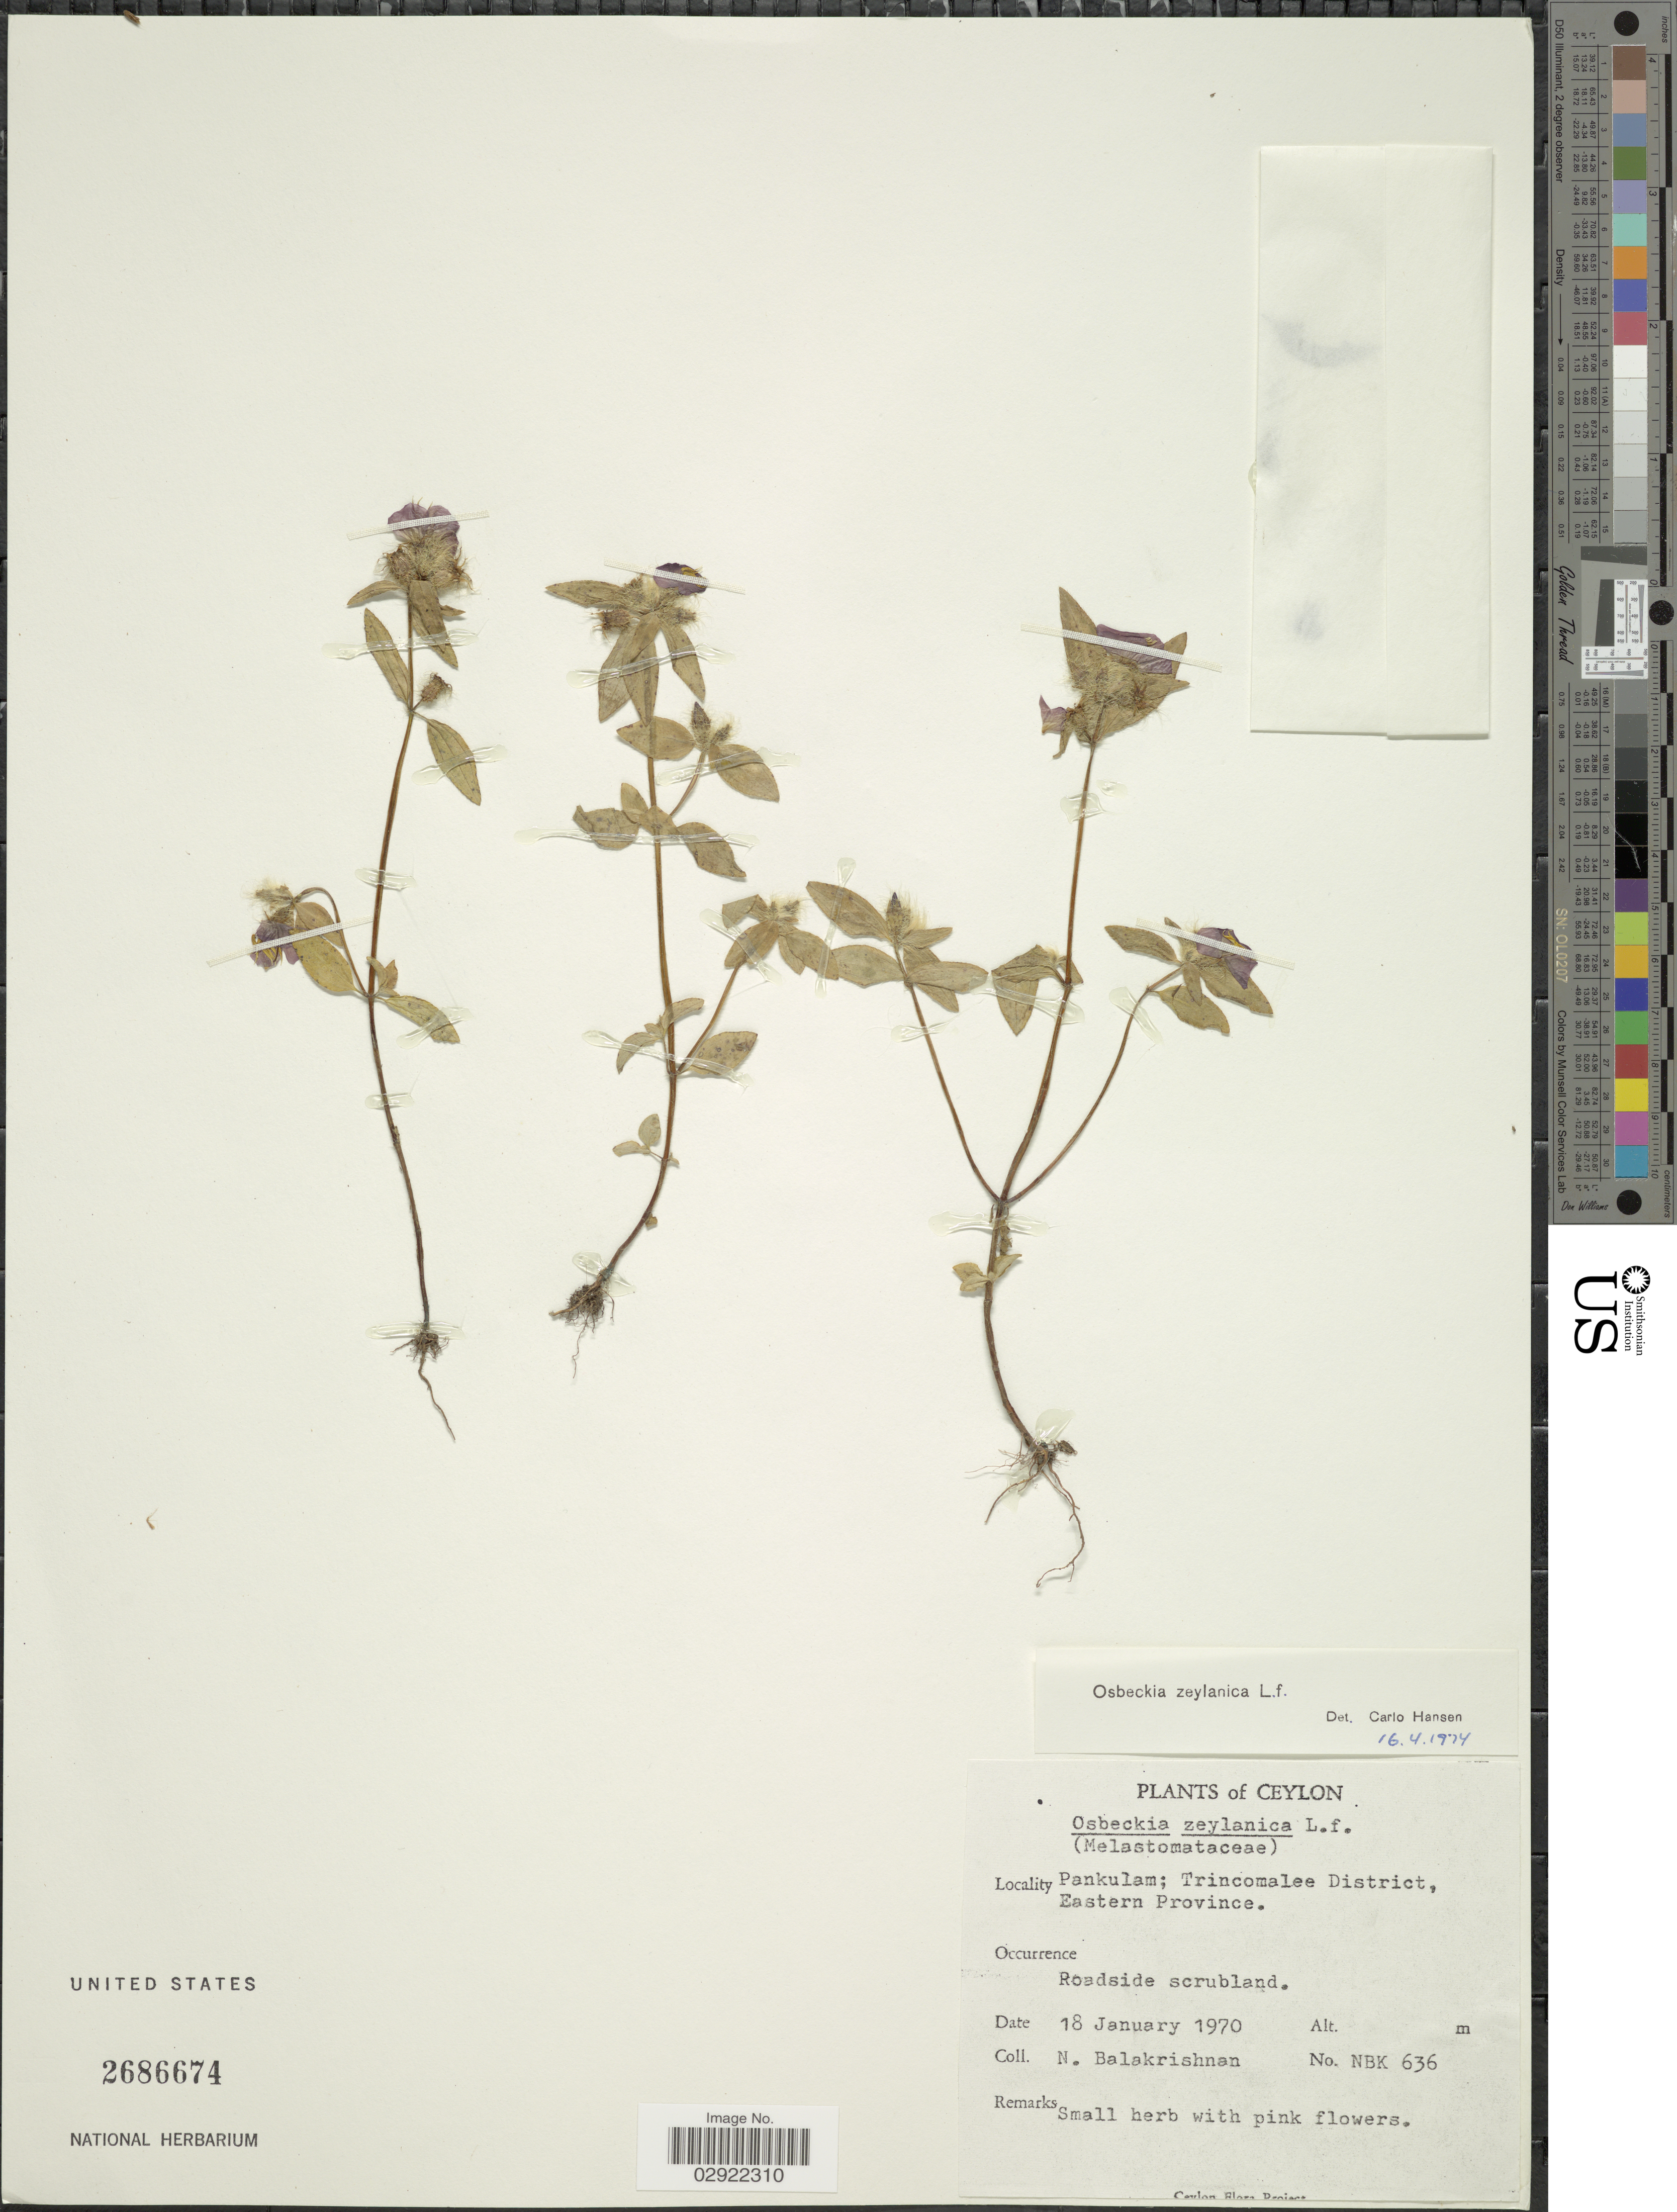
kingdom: Plantae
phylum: Tracheophyta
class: Magnoliopsida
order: Myrtales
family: Melastomataceae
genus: Osbeckia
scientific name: Osbeckia zeylanica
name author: Steud. ex Naudin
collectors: N. Balakrishnan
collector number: NBK636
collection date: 1970-01-18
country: Sri Lanka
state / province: Eastern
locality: Ceylon. Pankulam; Trincomalee District.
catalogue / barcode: US 2686674